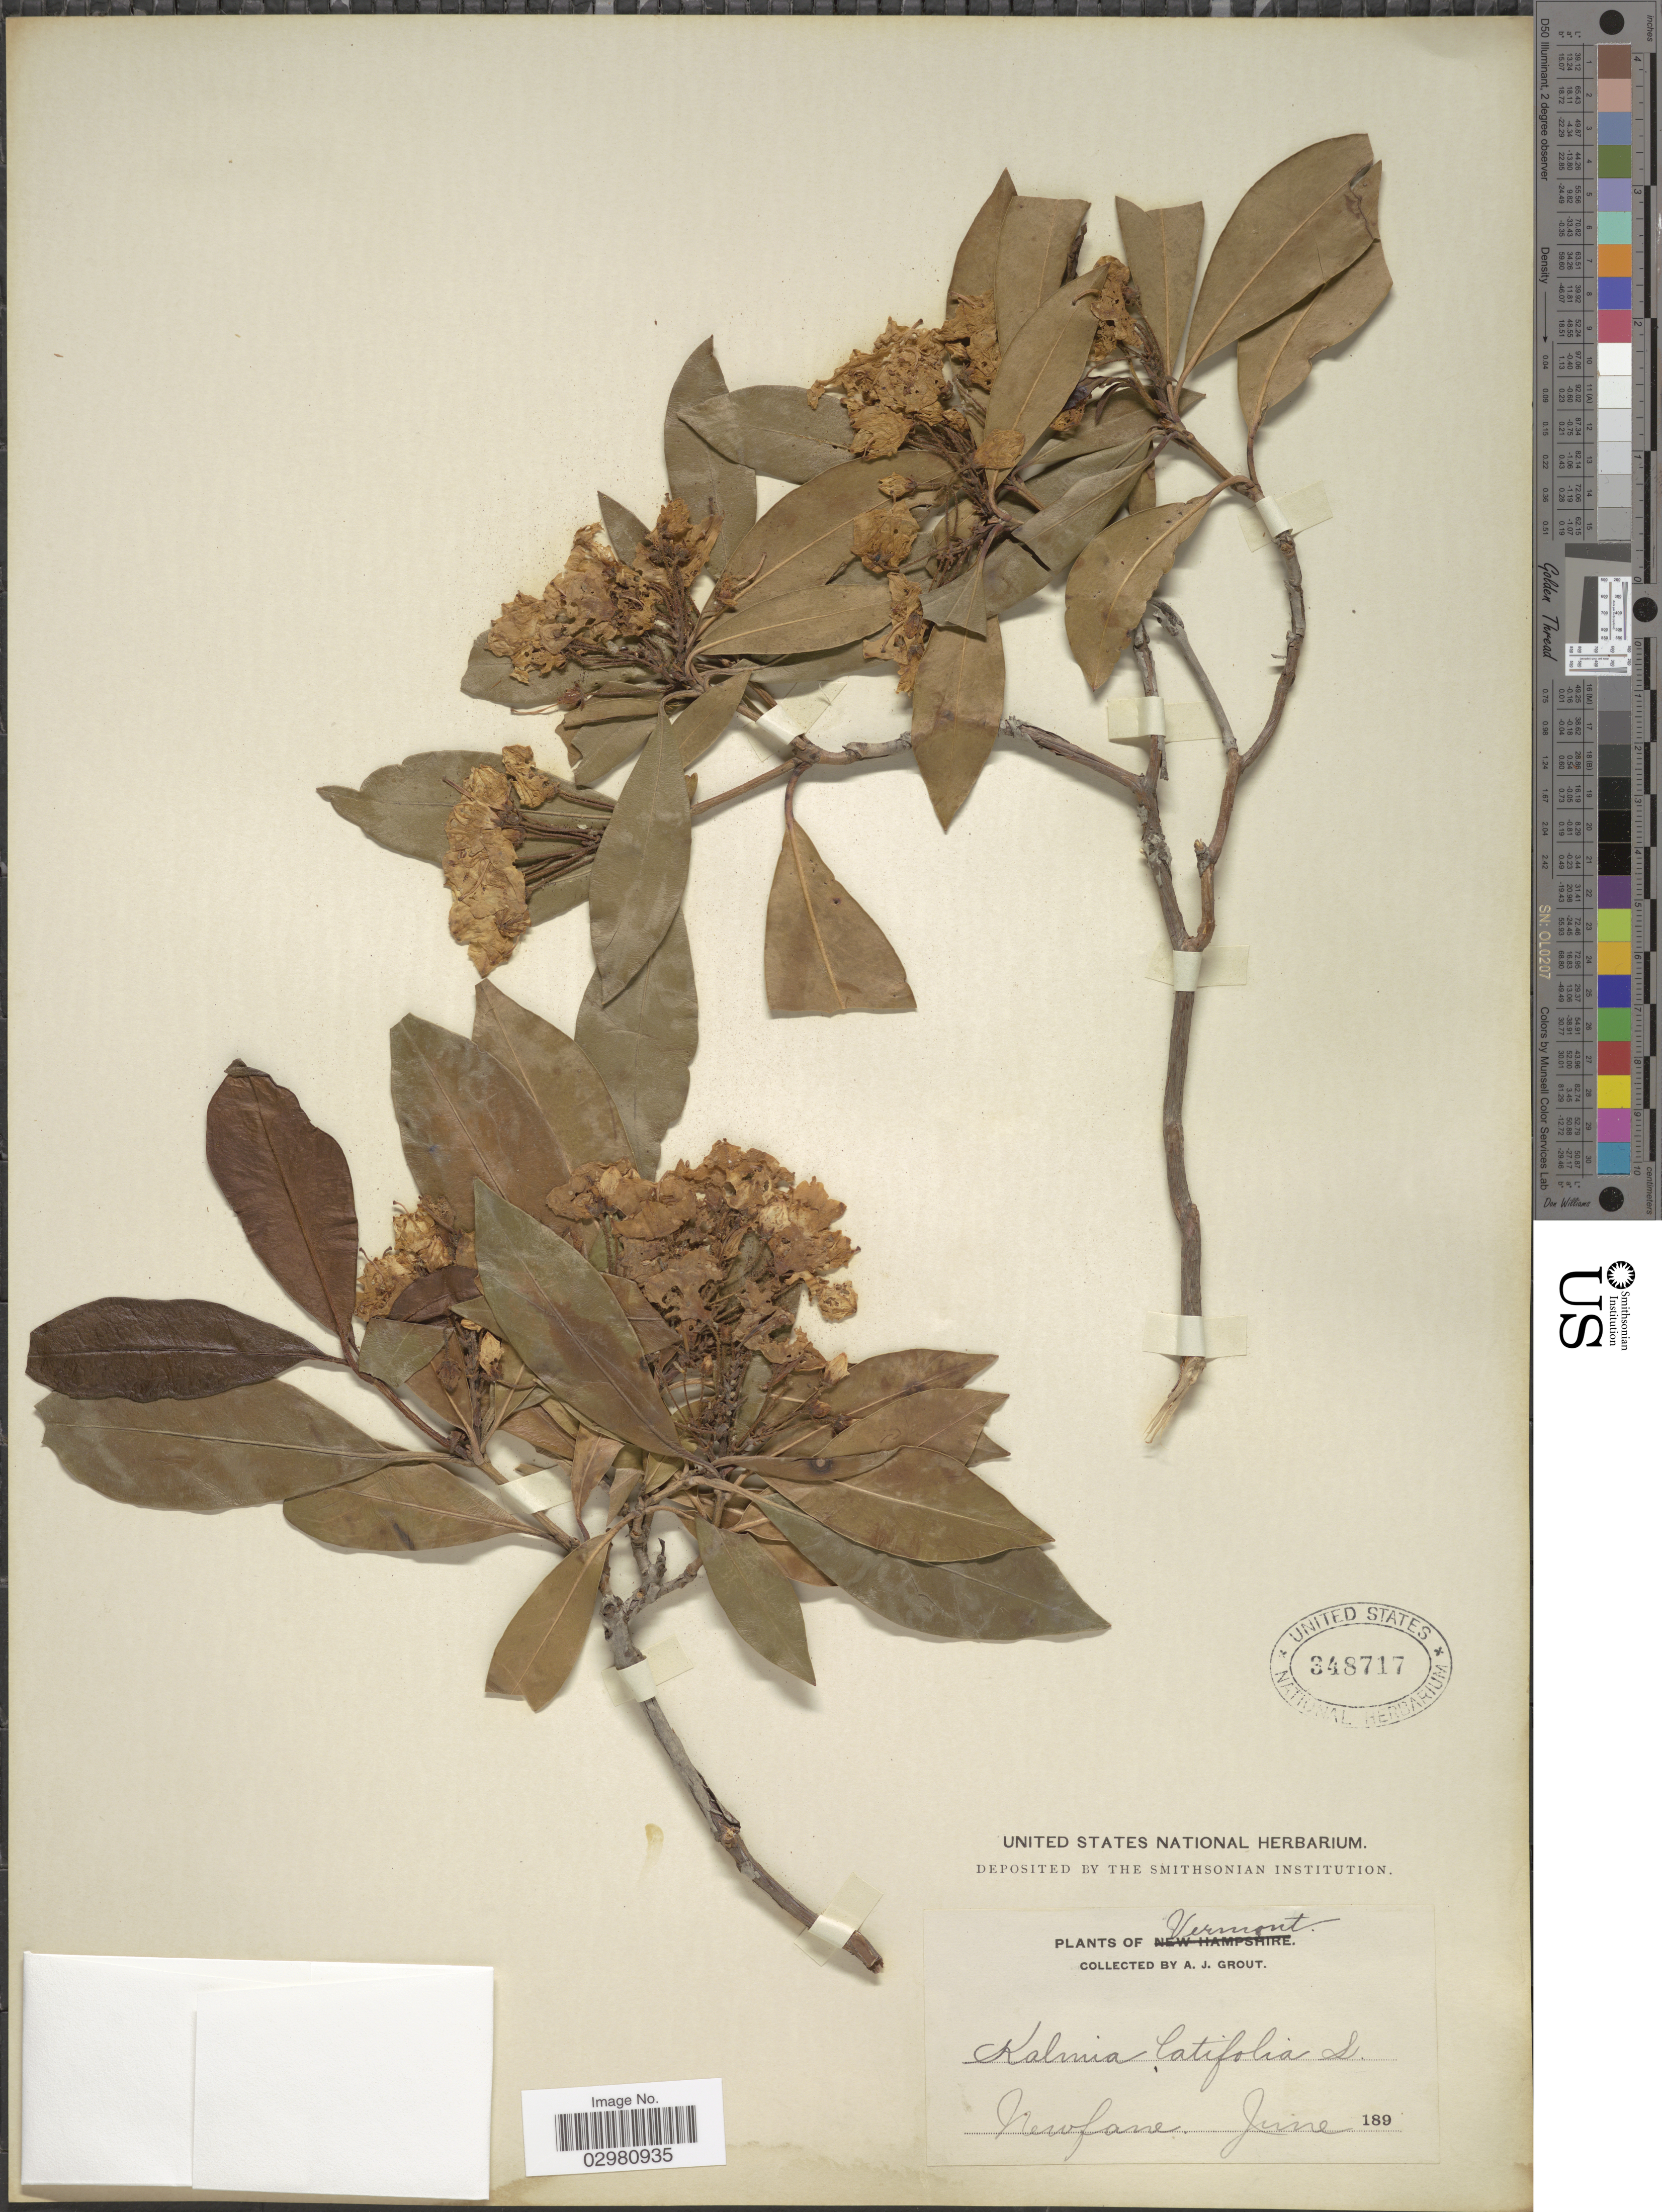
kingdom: Plantae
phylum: Tracheophyta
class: Magnoliopsida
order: Ericales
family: Ericaceae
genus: Kalmia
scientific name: Kalmia latifolia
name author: L.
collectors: A. J. Grout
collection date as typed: June 189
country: United States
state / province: Vermont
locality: Newfane.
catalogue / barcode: US 348717